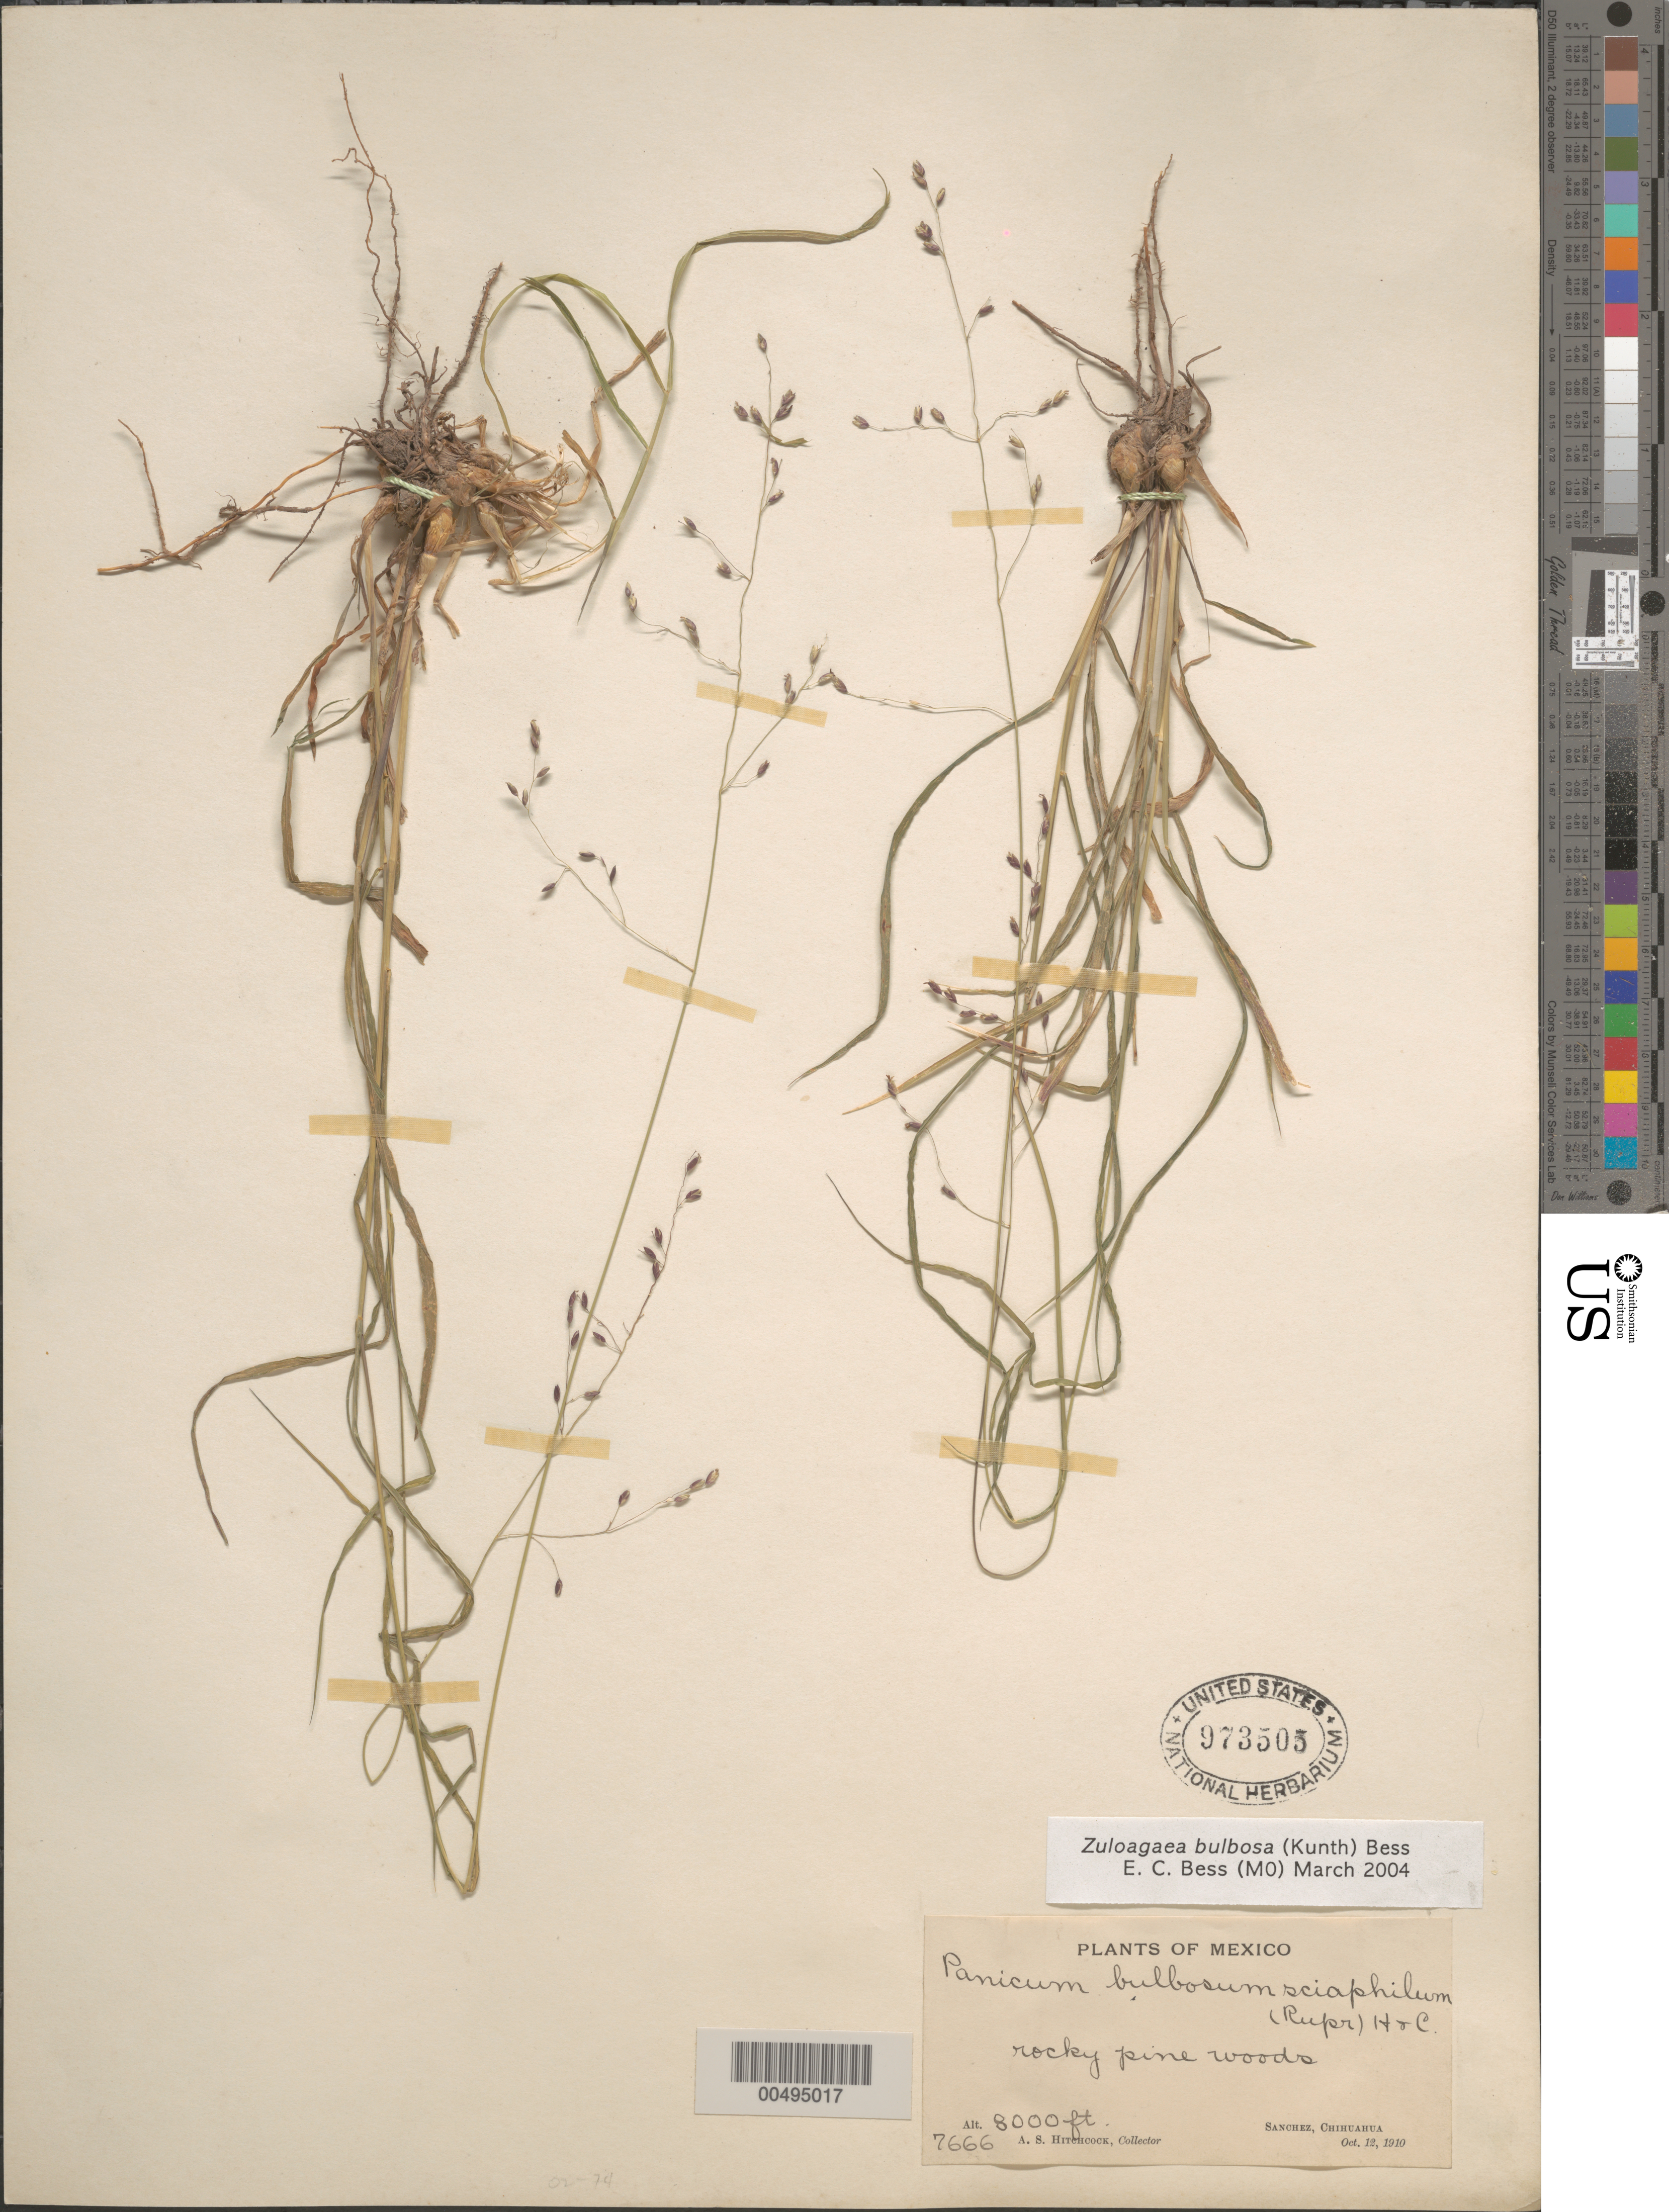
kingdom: Plantae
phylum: Tracheophyta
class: Liliopsida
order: Poales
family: Poaceae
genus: Panicum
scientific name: Panicum bulbosum subsp. sciaphilum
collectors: A. S. Hitchcock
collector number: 7666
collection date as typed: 12 Oct 1910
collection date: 1910-10-12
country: Mexico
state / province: Chihuahua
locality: Sanchez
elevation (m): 2438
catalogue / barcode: US 973505